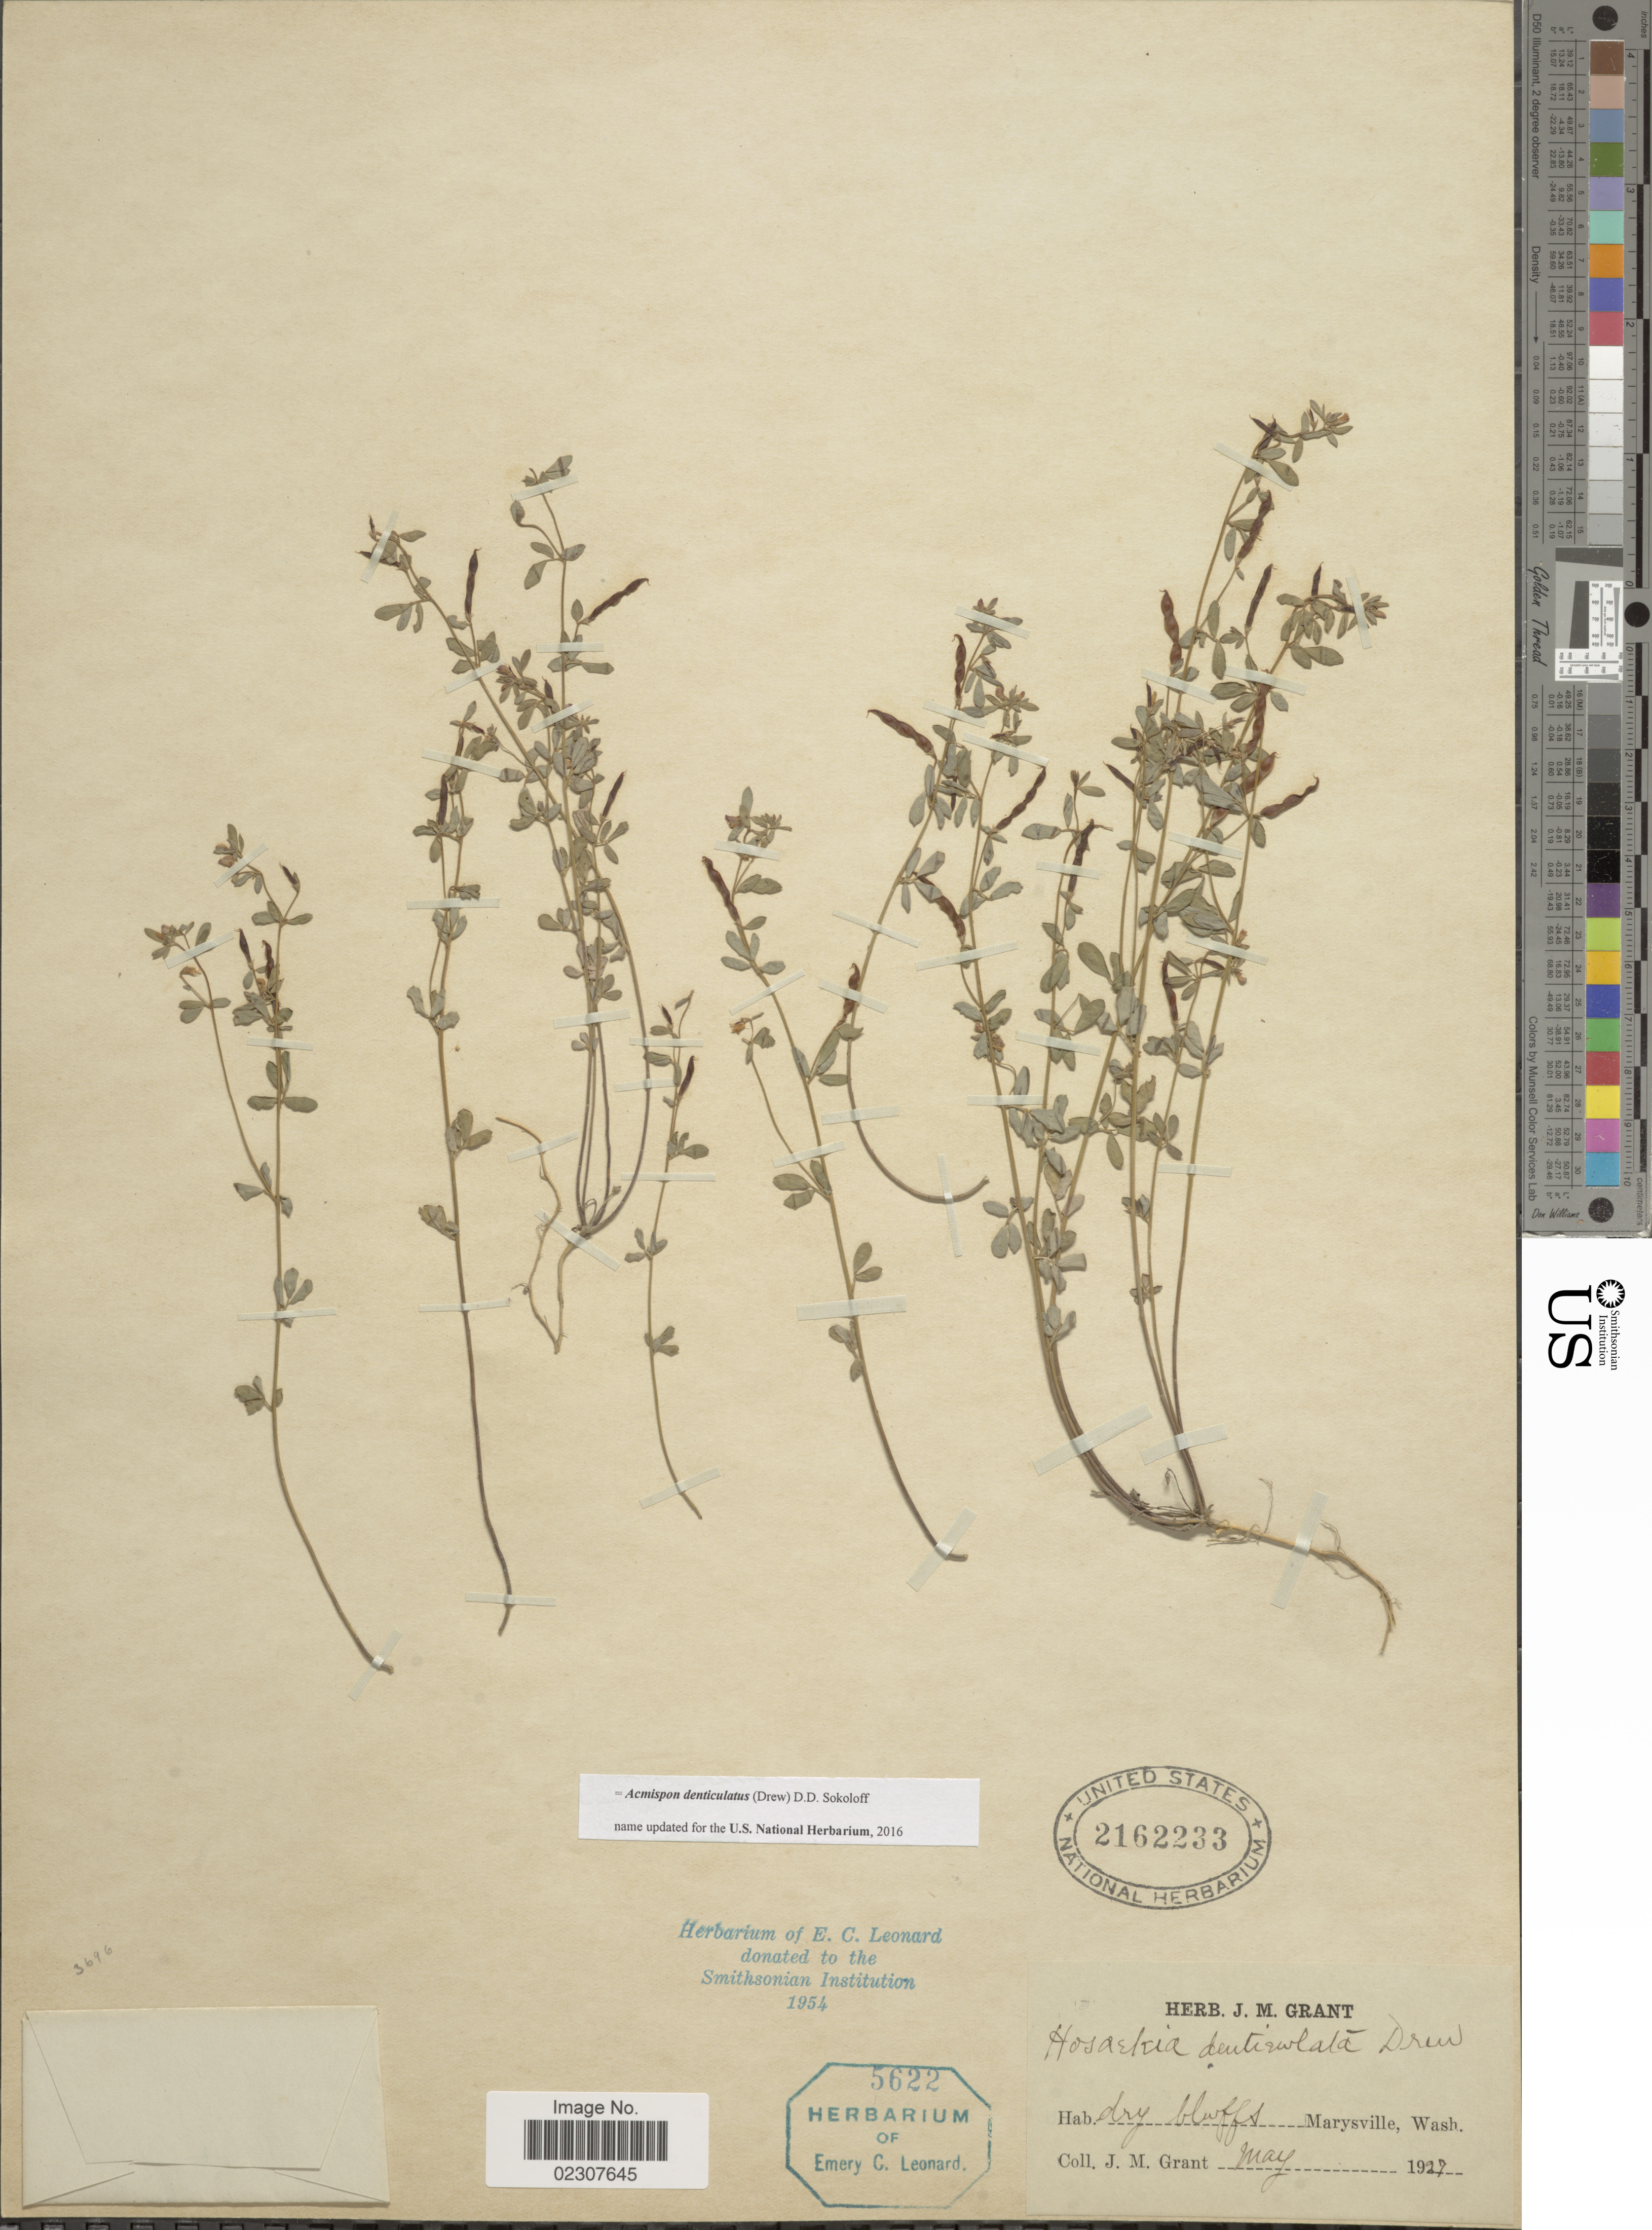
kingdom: Plantae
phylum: Tracheophyta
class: Magnoliopsida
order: Fabales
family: Fabaceae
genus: Acmispon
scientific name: Acmispon denticulatus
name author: (Drew) D.D. Sokoloff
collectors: J. M. Grant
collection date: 1927-05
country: United States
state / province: Washington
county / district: Snohomish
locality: Dry bluffs Marysville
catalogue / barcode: US 2162233